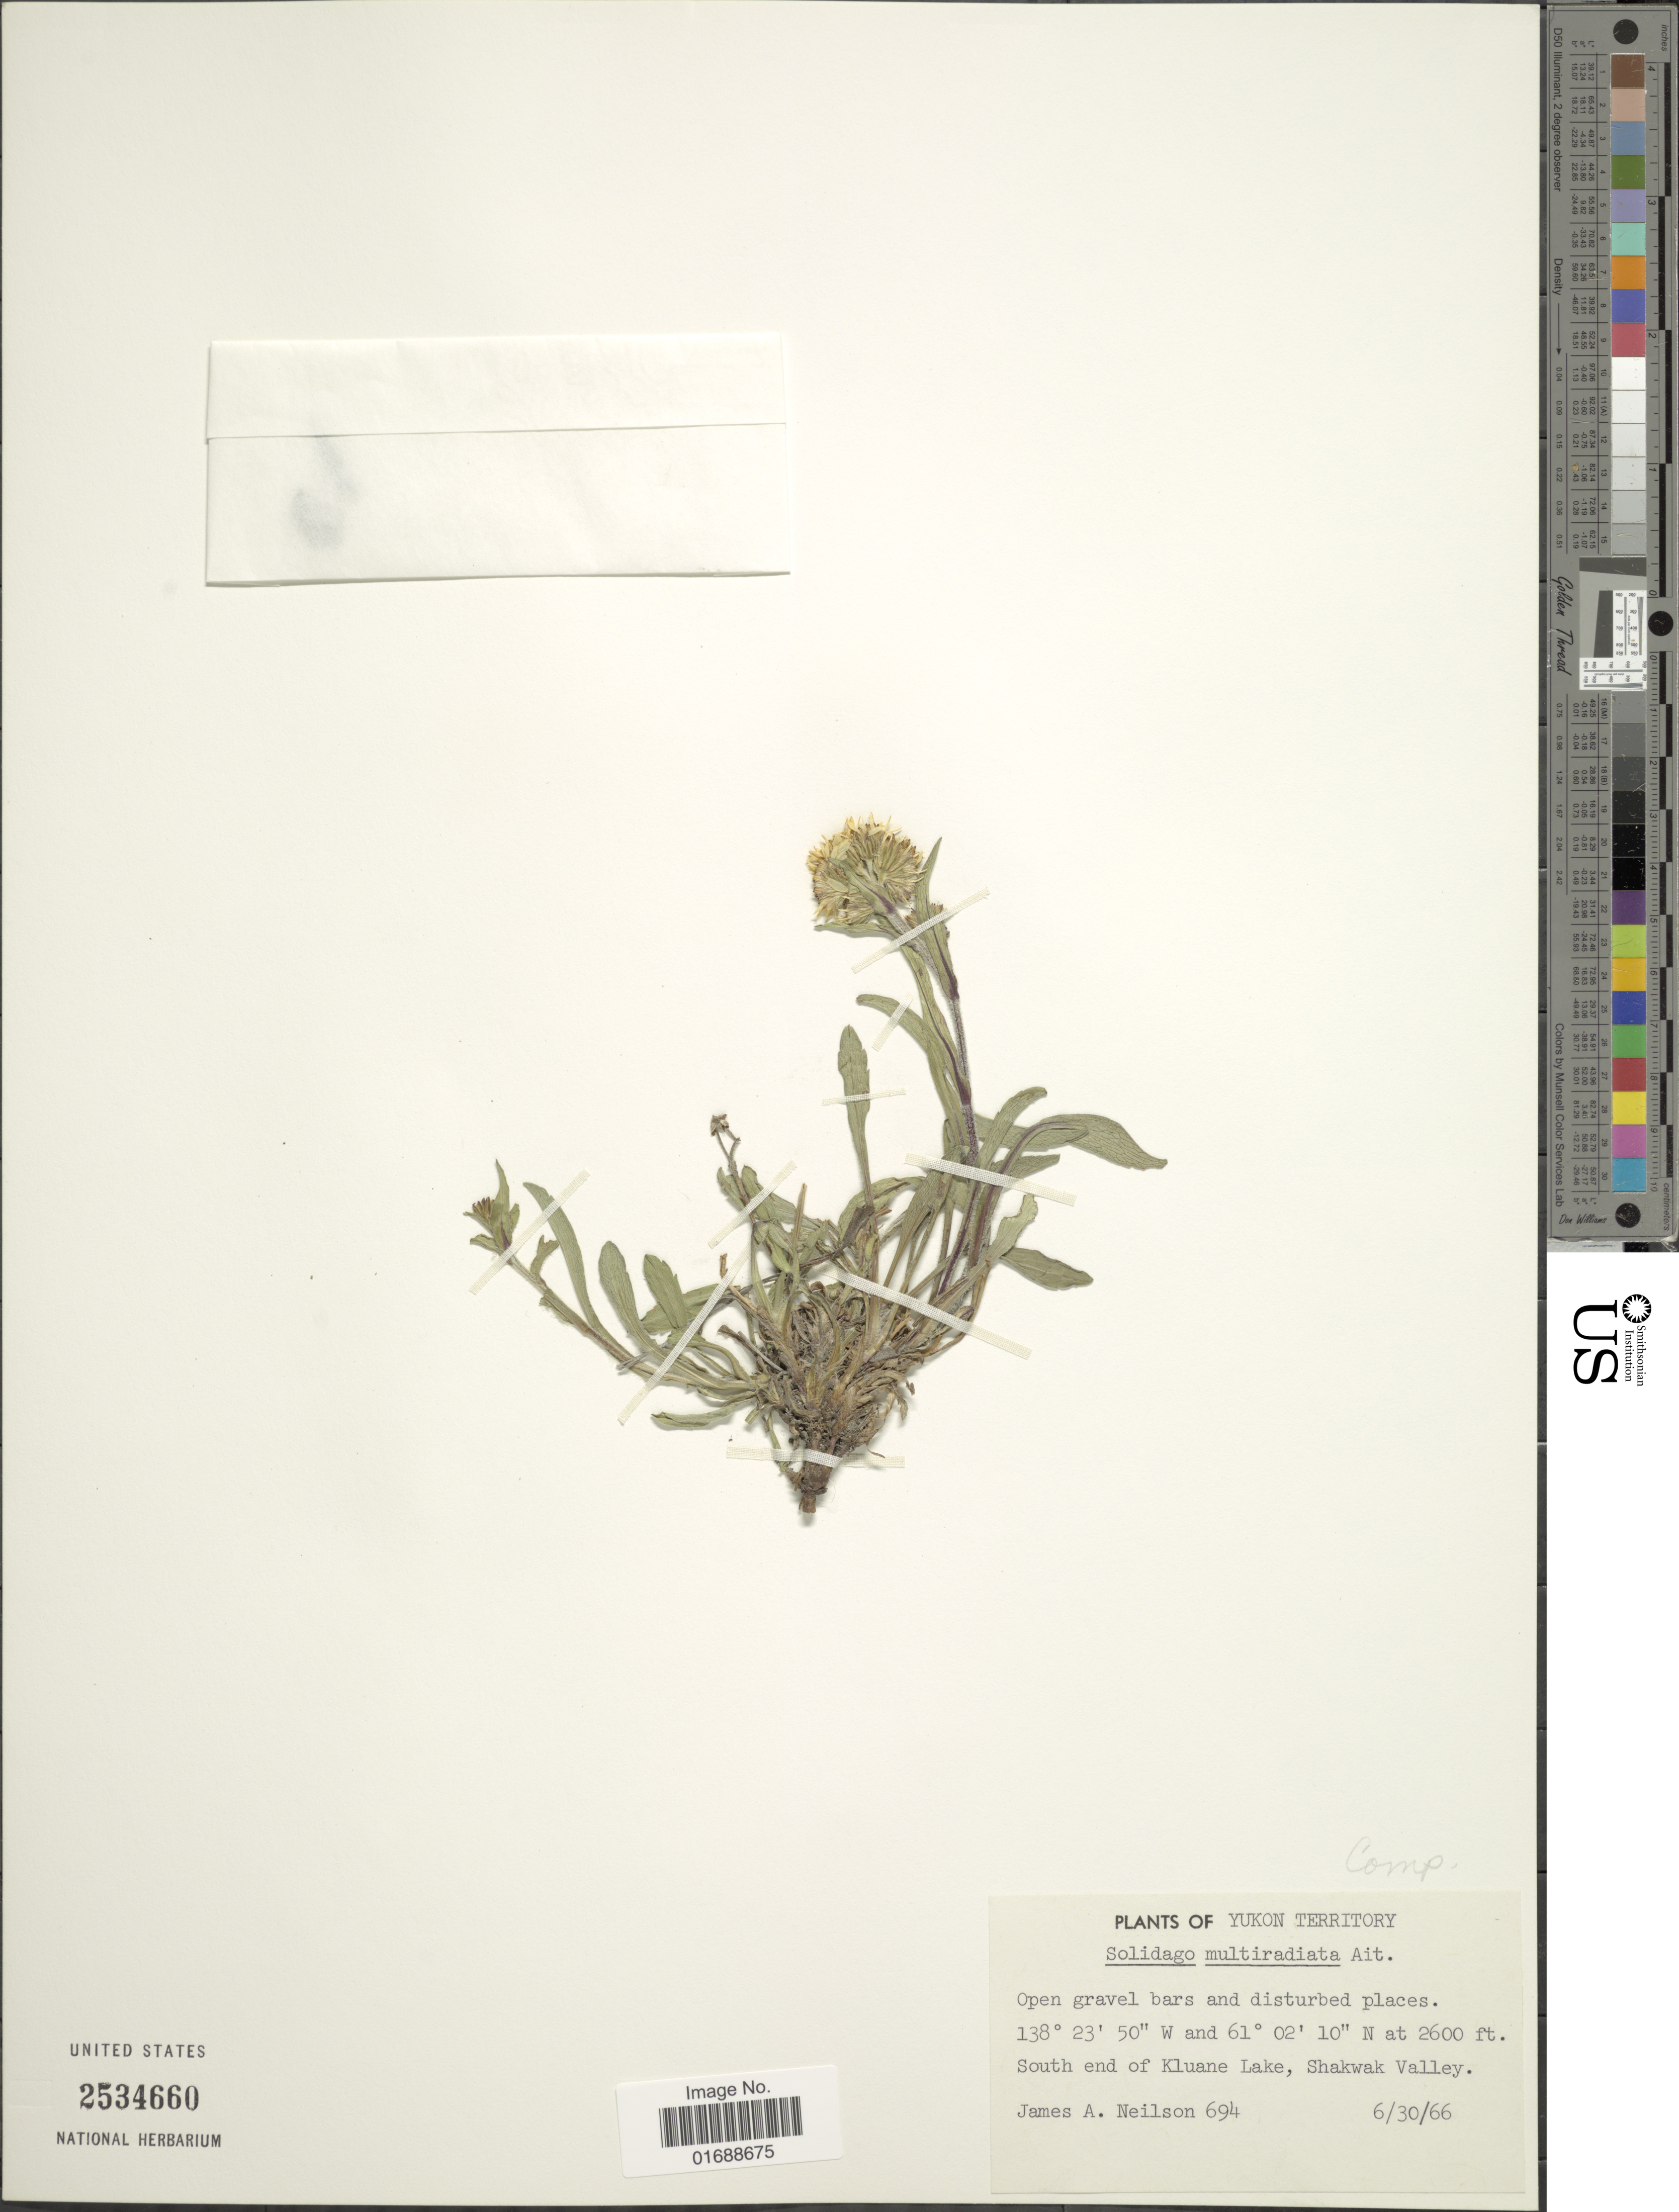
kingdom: Plantae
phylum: Tracheophyta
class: Magnoliopsida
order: Asterales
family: Asteraceae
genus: Solidago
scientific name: Solidago multiradiata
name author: Aiton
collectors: J. Neilson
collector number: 694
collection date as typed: Transcribed d/m/y: 30/6/66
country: Canada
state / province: Yukon Territory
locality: South end of Kluane Lake, Shakwak Valley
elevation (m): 792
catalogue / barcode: US 2534660